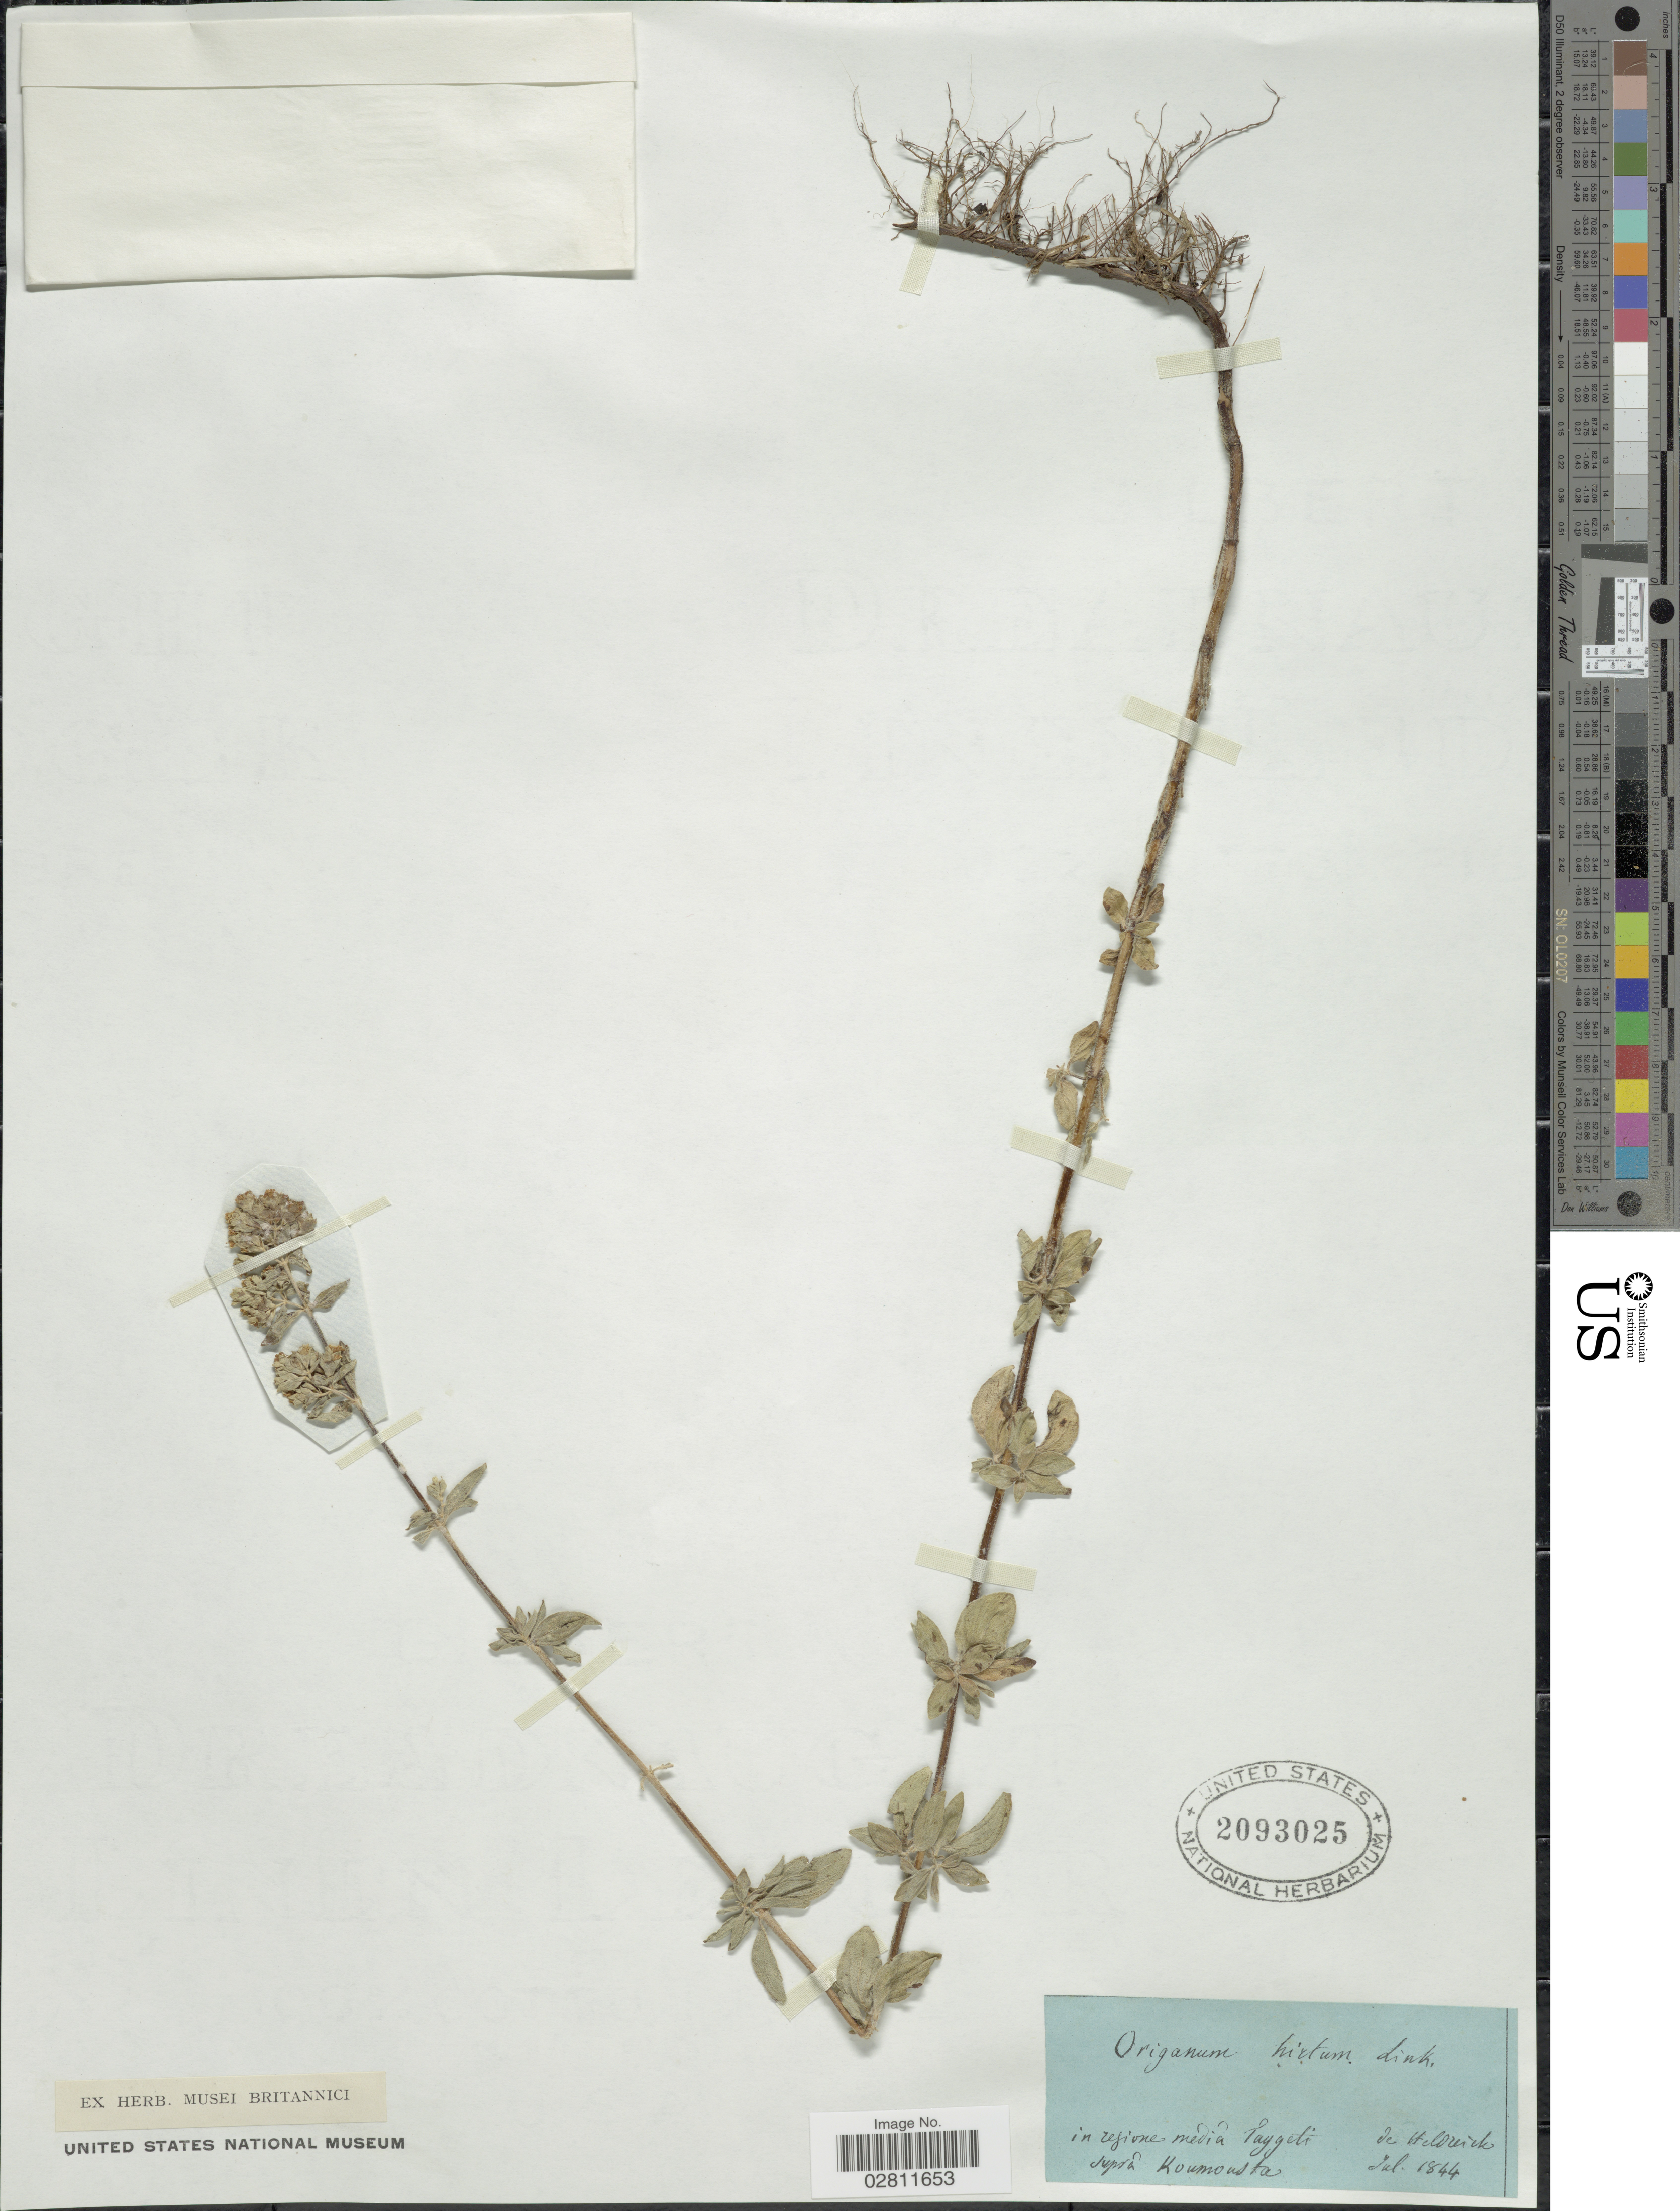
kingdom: Plantae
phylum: Tracheophyta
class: Magnoliopsida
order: Lamiales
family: Lamiaceae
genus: Origanum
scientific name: Origanum vulgare subsp. hirtum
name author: (Link) Ietsw.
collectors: -. De Heldreich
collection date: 1844-07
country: Greece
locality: In regione media Taygeti, supra Koumousta.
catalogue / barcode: US 2093025